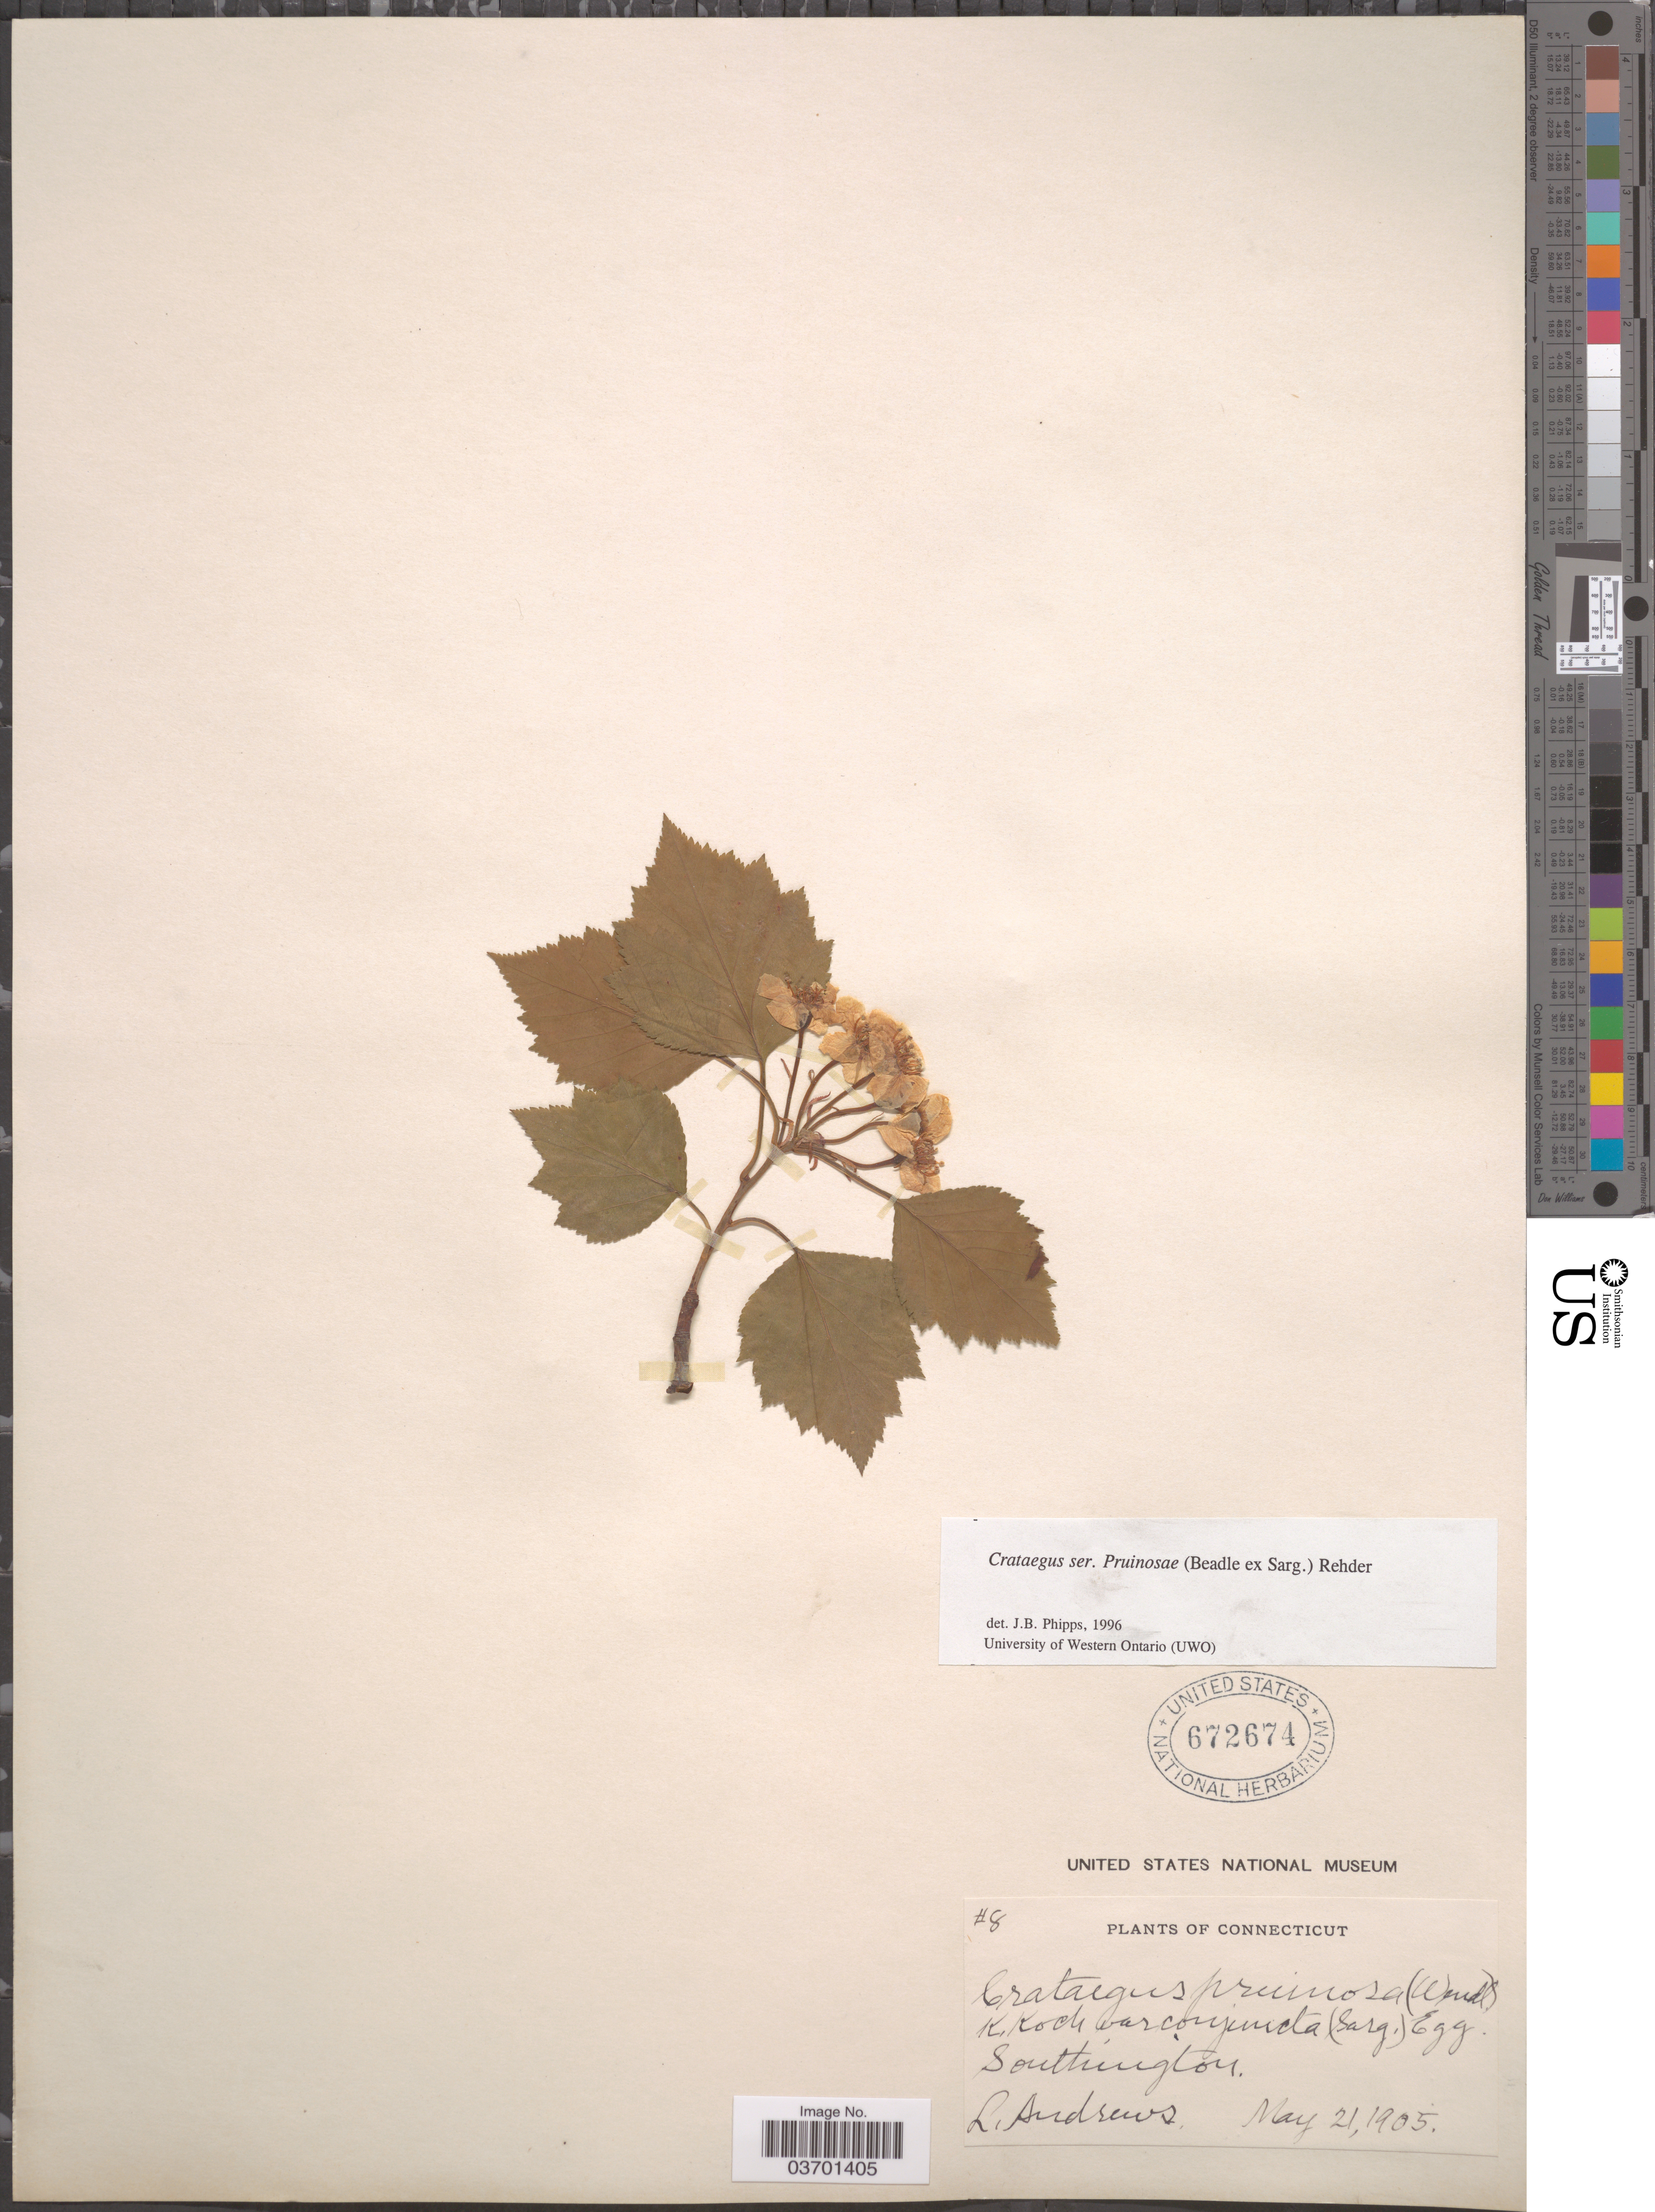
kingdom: Plantae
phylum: Tracheophyta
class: Magnoliopsida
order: Rosales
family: Rosaceae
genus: Crataegus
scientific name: Crataegus pruinosa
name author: (H.L. Wendl.) K. Koch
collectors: L. Andrews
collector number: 8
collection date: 1905-05-21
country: United States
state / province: Connecticut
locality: Southington.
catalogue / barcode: US 672674